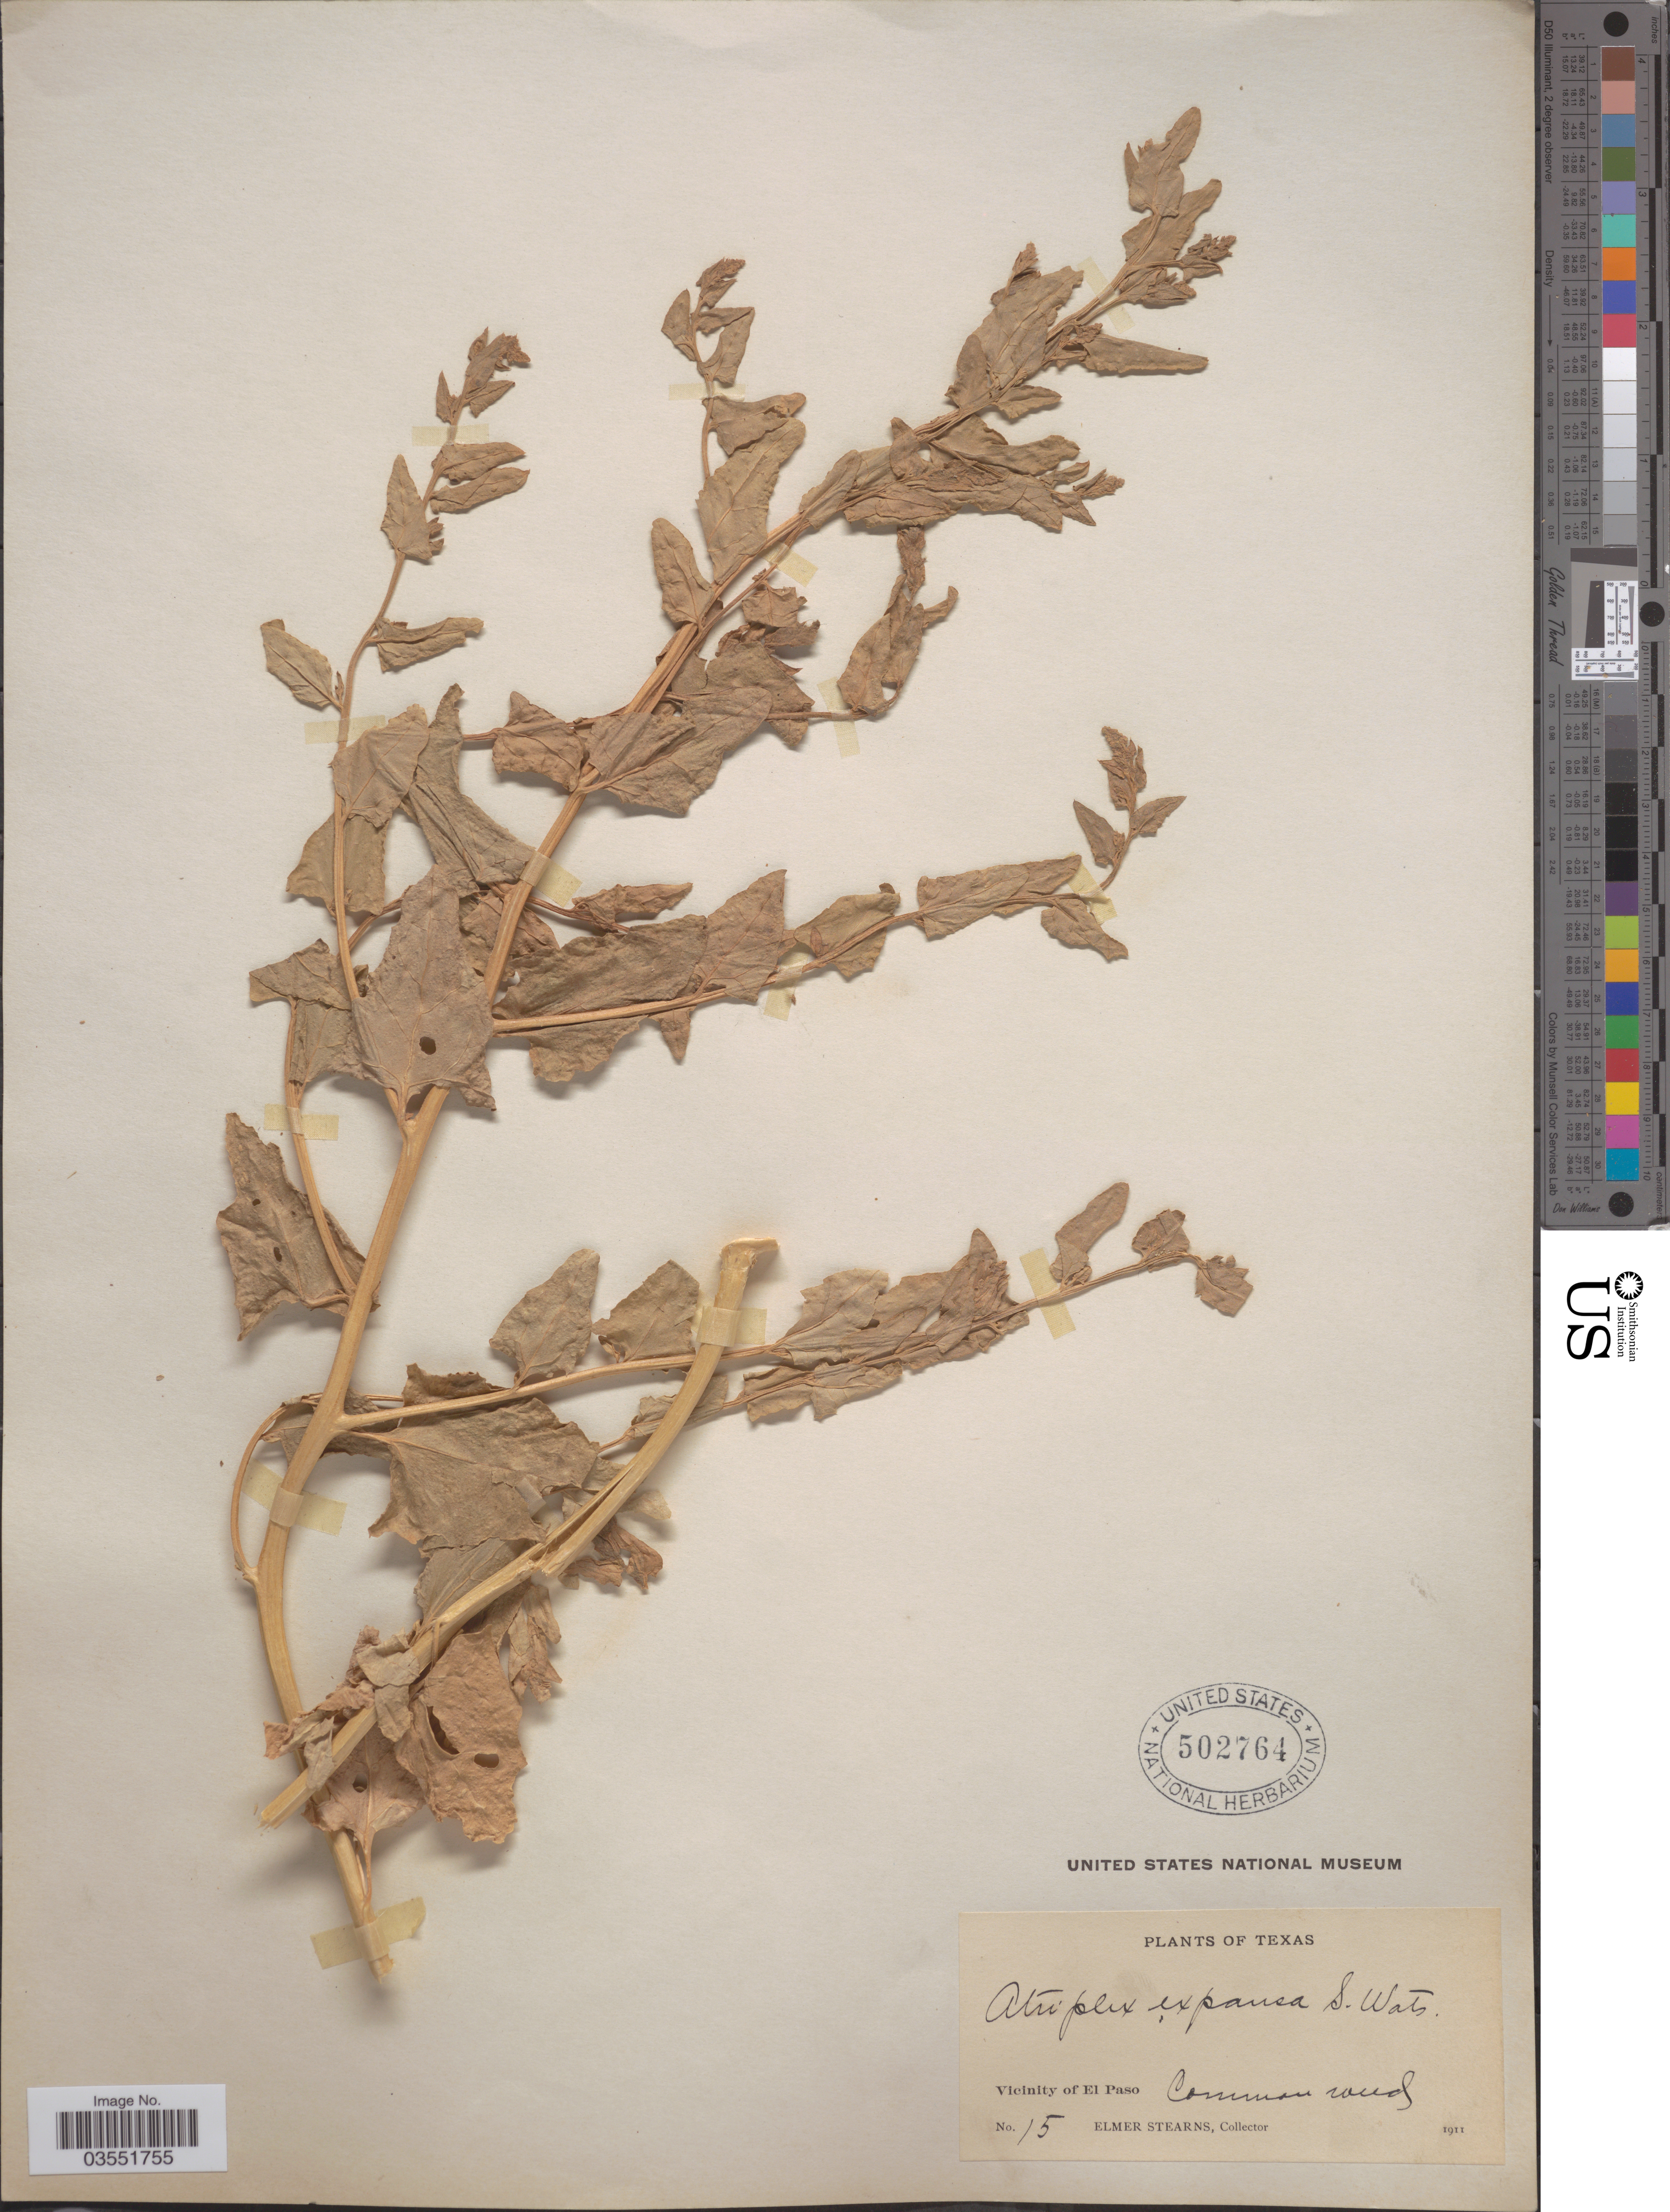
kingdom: Plantae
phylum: Tracheophyta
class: Magnoliopsida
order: Caryophyllales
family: Amaranthaceae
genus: Atriplex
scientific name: Atriplex expansa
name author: S. Watson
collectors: E. Stearns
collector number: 15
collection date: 1911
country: United States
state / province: Texas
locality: Vicinity of El Paso.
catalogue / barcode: US 502764